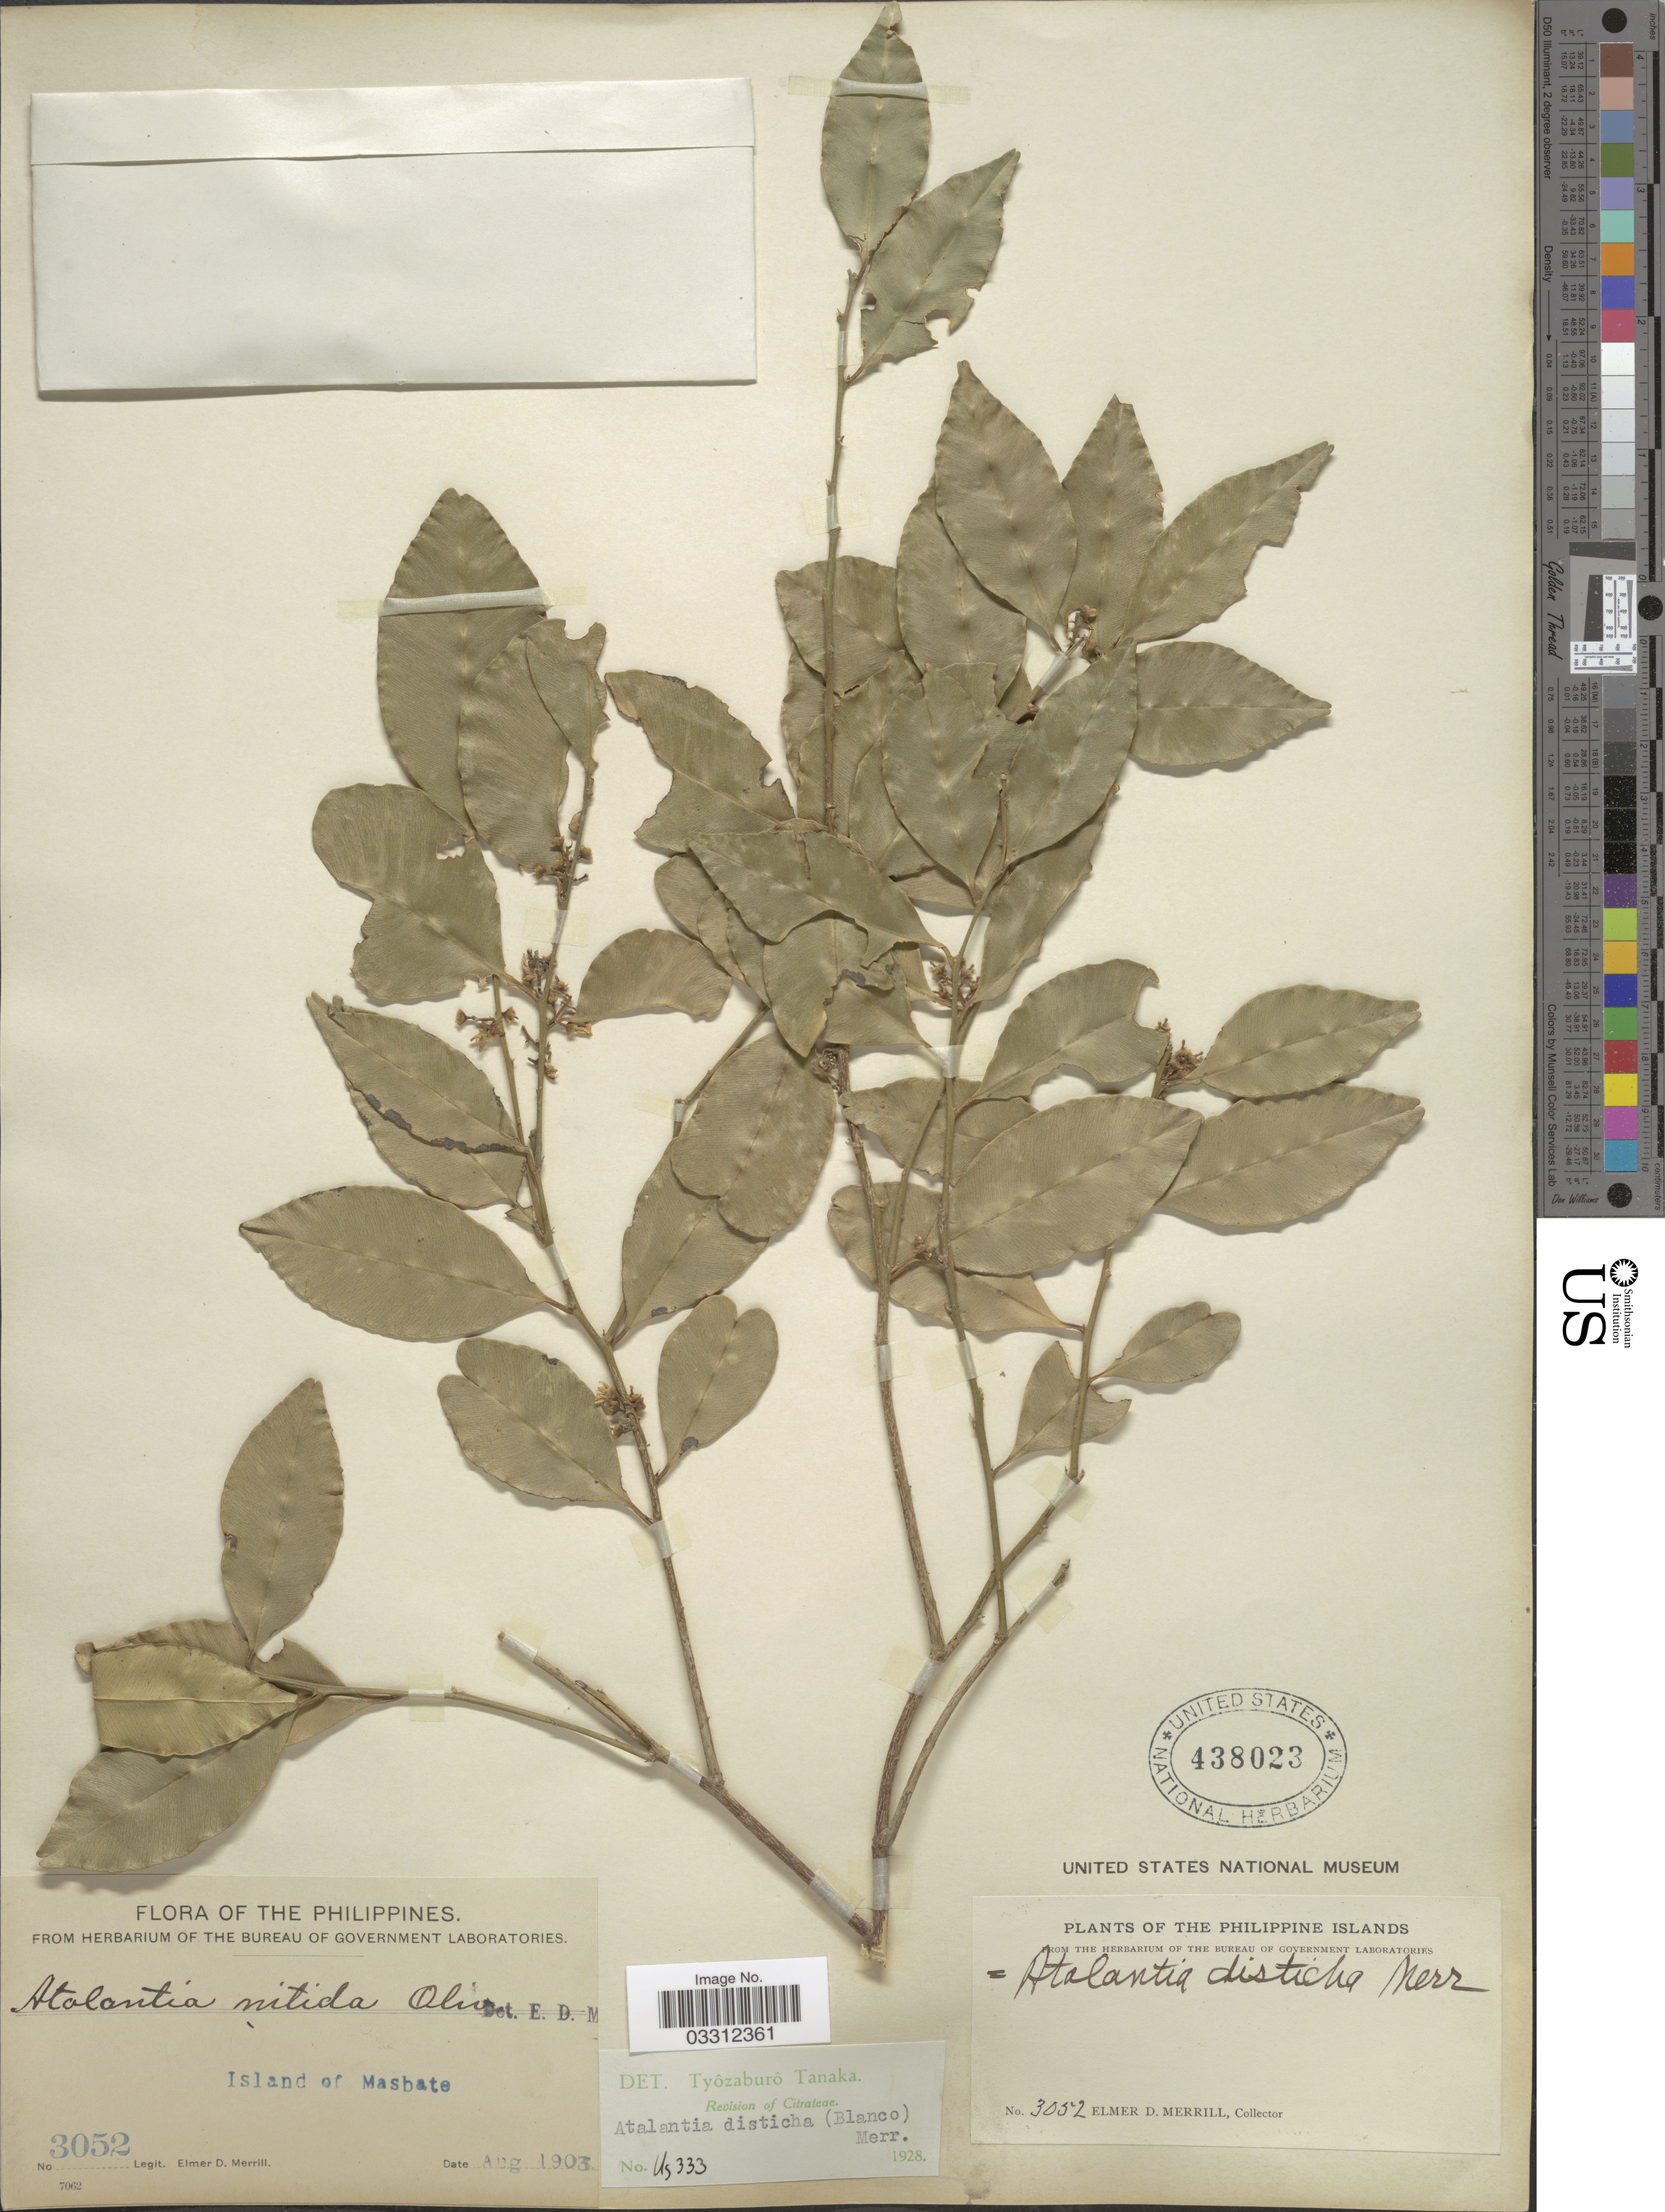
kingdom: Plantae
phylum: Tracheophyta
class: Magnoliopsida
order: Sapindales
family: Rutaceae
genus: Atalantia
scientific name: Atalantia racemosa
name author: Wight ex Hook.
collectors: E. D. Merrill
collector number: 3052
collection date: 1903-08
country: Philippines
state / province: Bicol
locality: Island of Masbate.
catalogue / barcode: US 438023